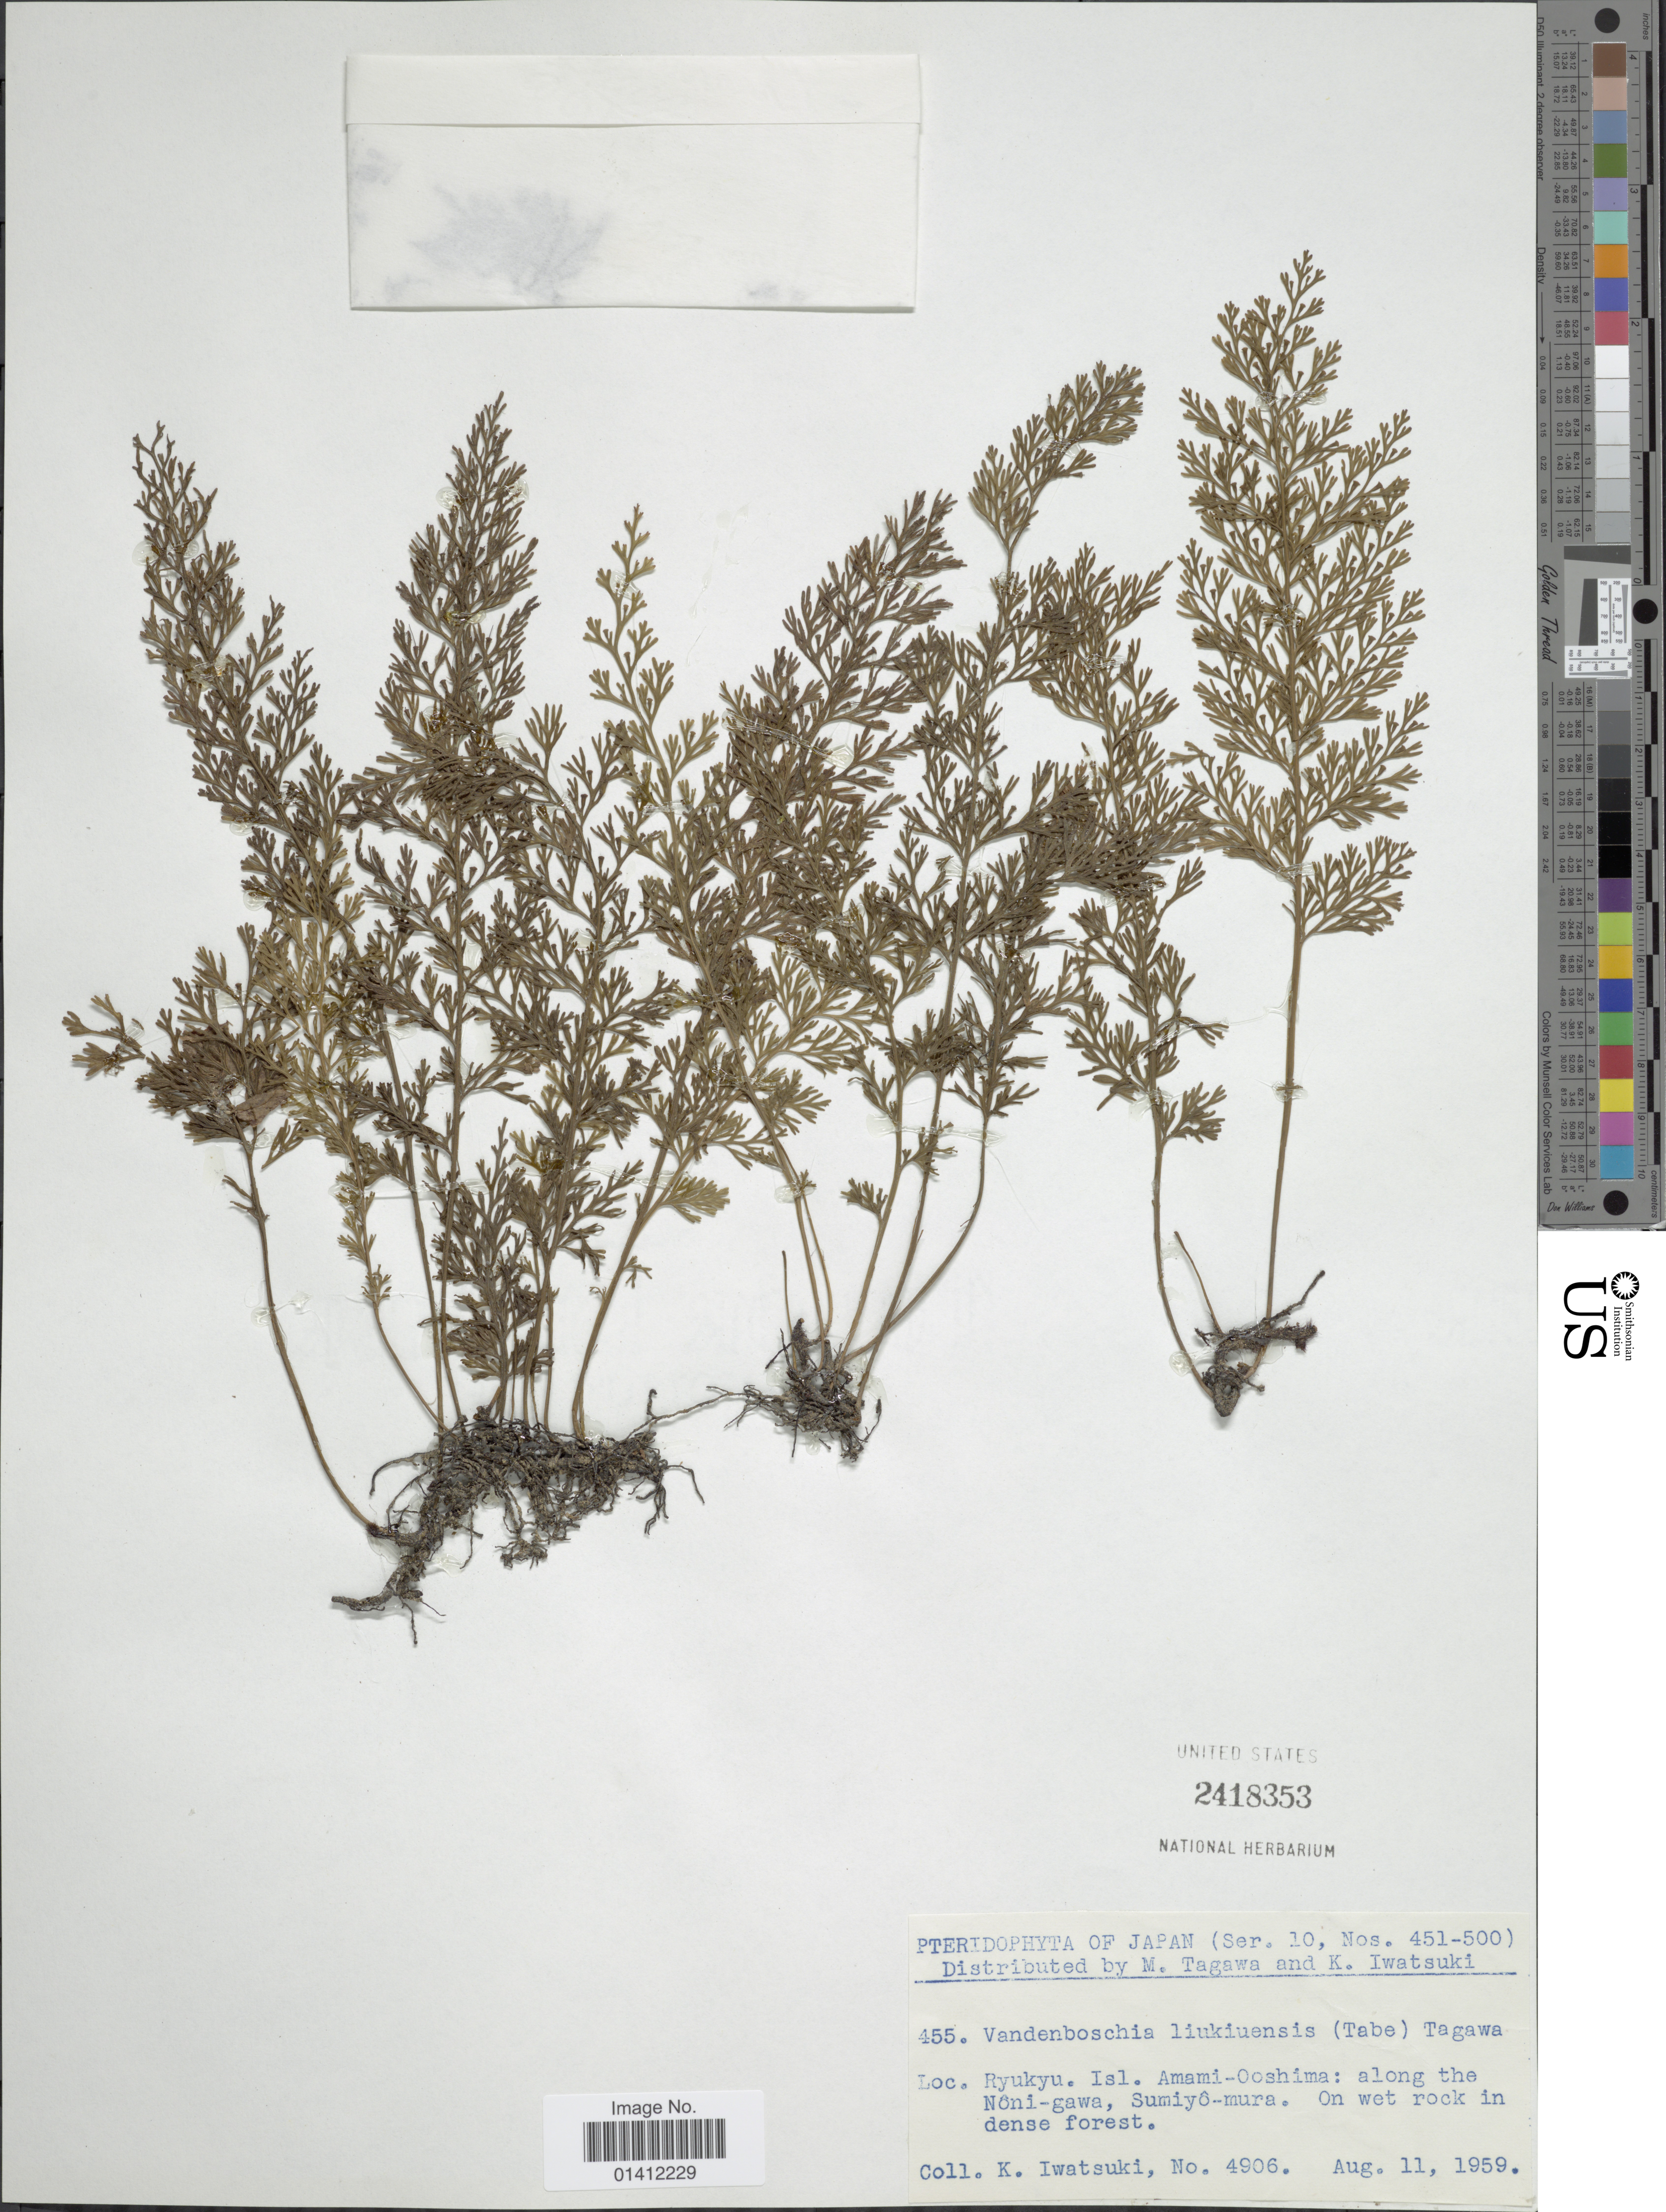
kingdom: Plantae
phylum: Tracheophyta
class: Polypodiopsida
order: Hymenophyllales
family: Hymenophyllaceae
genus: Vandenboschia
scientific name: Vandenboschia maxima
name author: (Blume) Copel.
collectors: K. Iwatsuki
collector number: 4906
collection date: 1959-08-11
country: Japan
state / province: Kagosima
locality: Loc. Ryukyu. Isl. Amami-Ooshima: along the Noni-gawa, Sumiyo-mura. On wet rock in dense forest.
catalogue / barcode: US 2418353